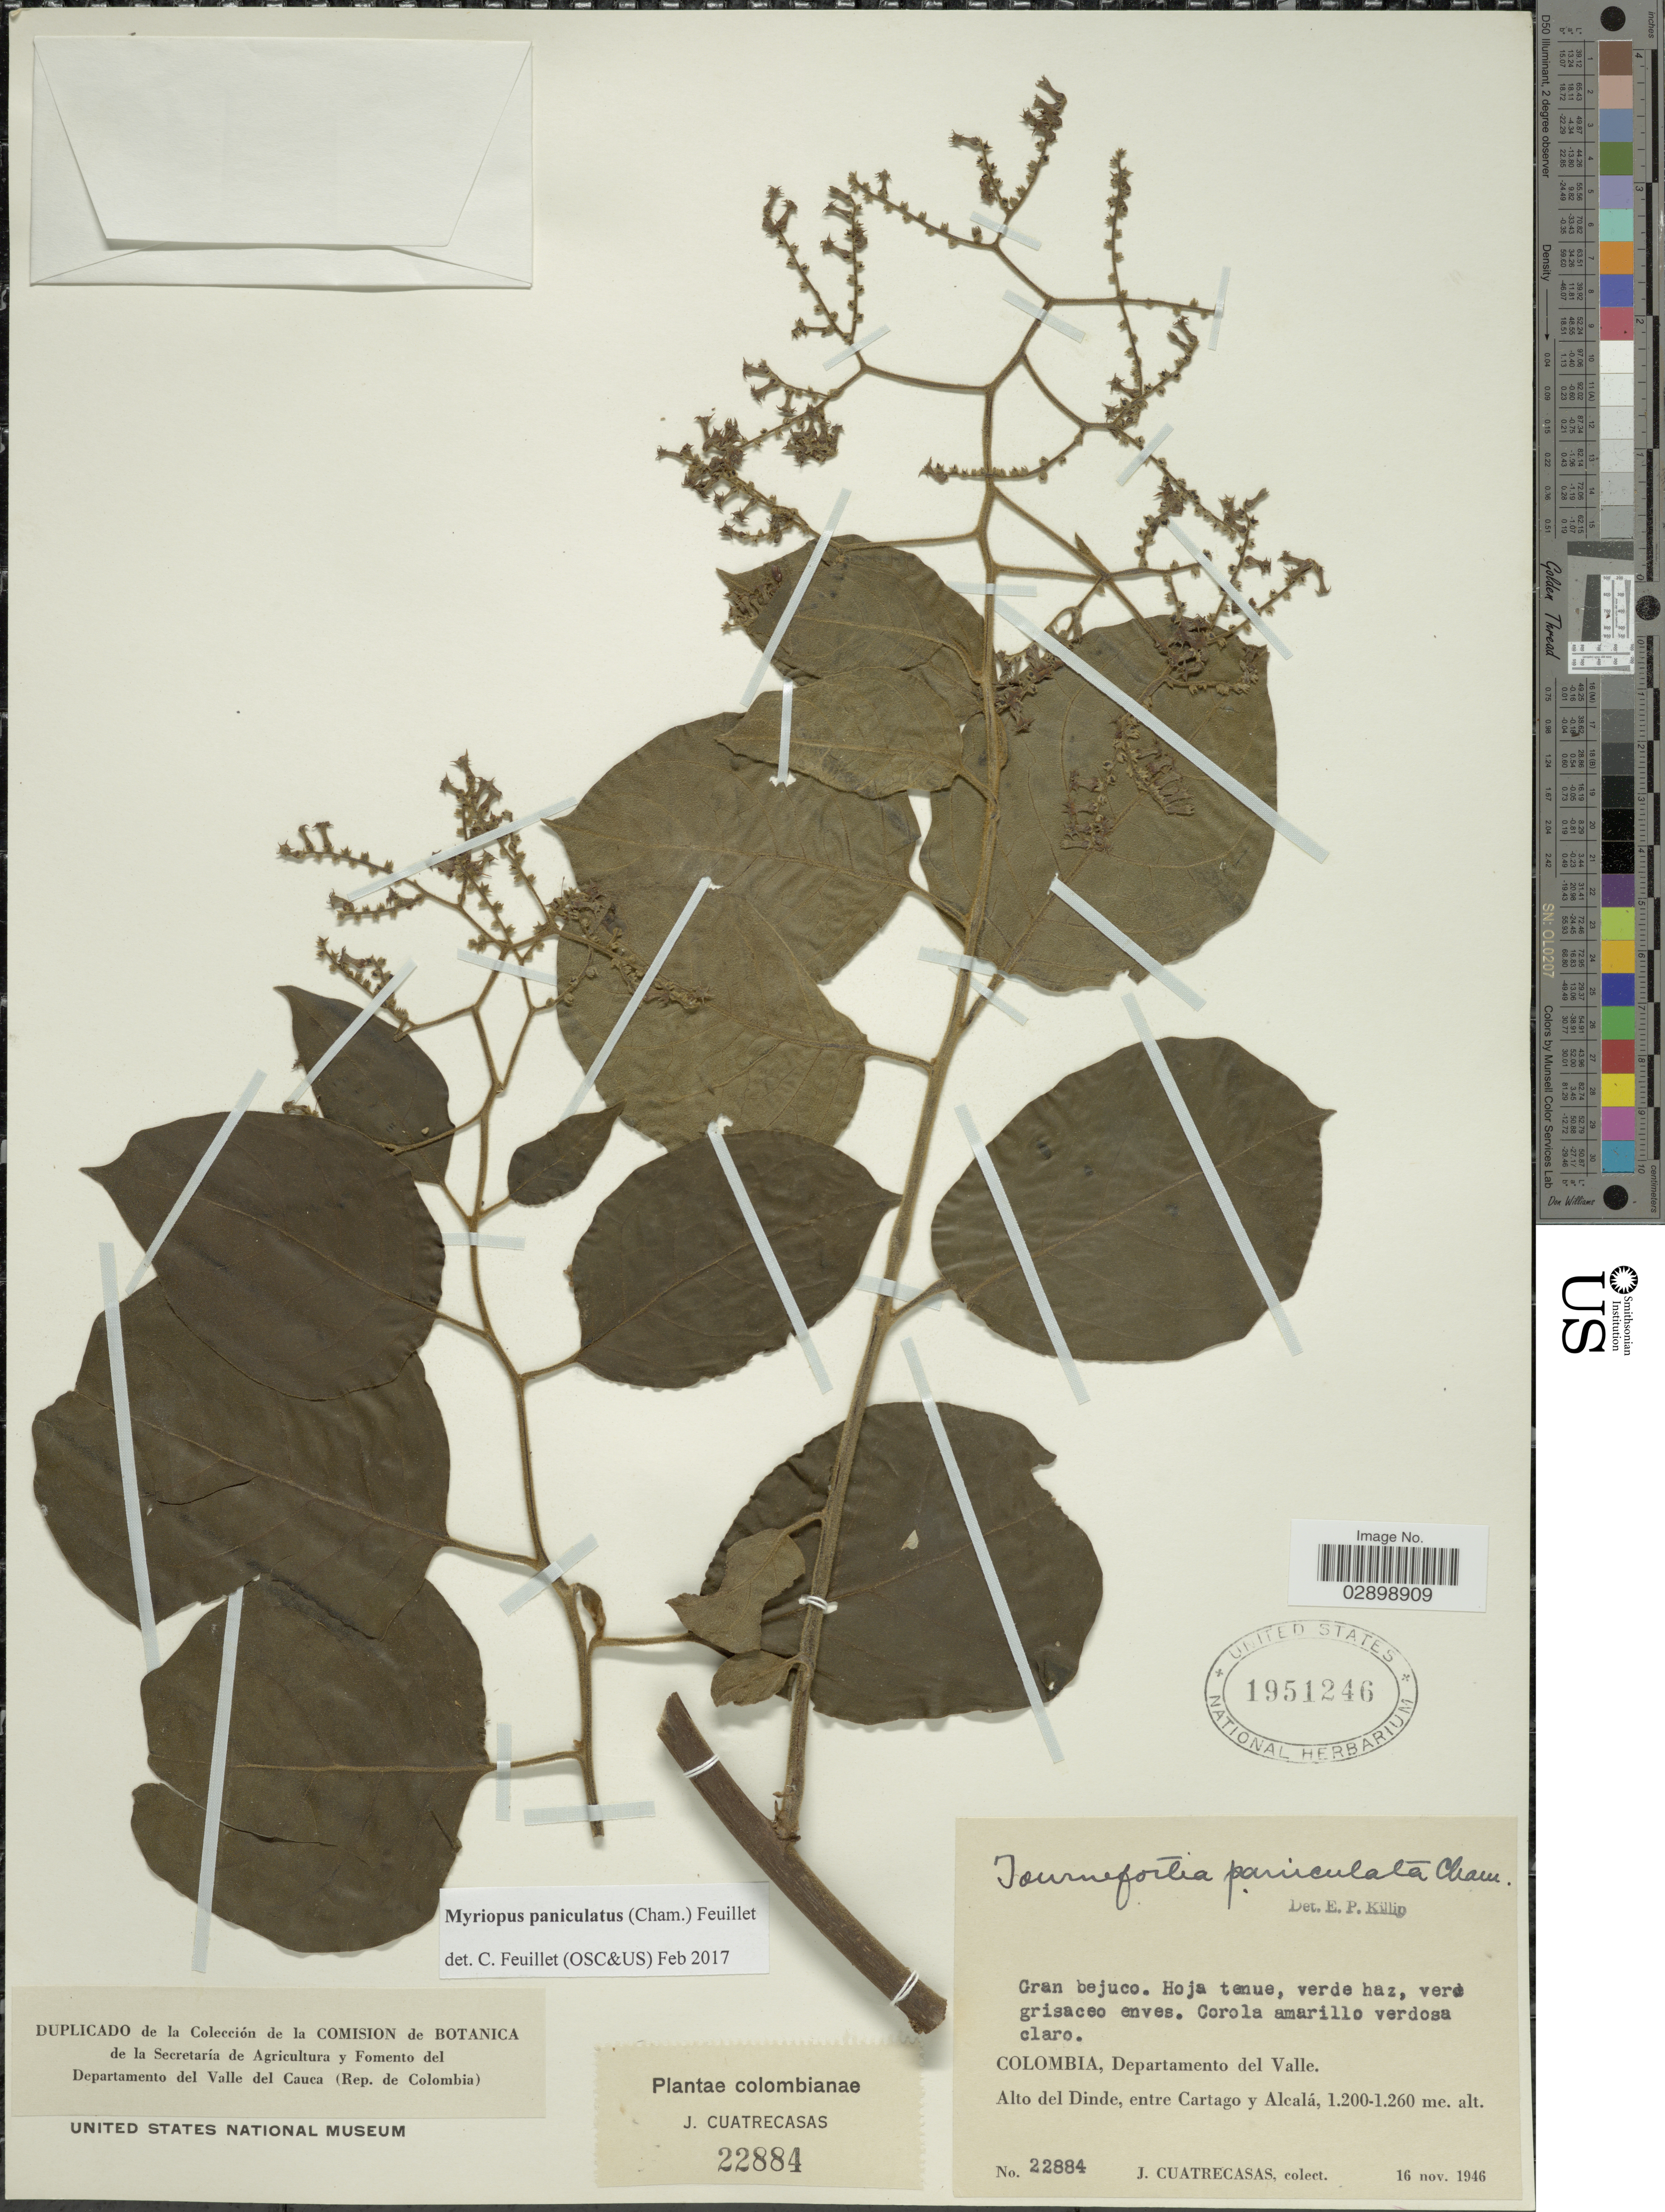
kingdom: Plantae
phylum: Tracheophyta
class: Magnoliopsida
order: Boraginales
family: Heliotropiaceae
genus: Myriopus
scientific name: Myriopus paniculatus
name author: (Cham.) Feuillet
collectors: J. Cuatrecasas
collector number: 22884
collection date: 1946-11-16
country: Colombia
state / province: Valle del Cauca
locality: Departamento del Valle. Alto del Dinde, entre Cartago y Alcalá.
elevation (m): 1200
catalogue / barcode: US 1951246